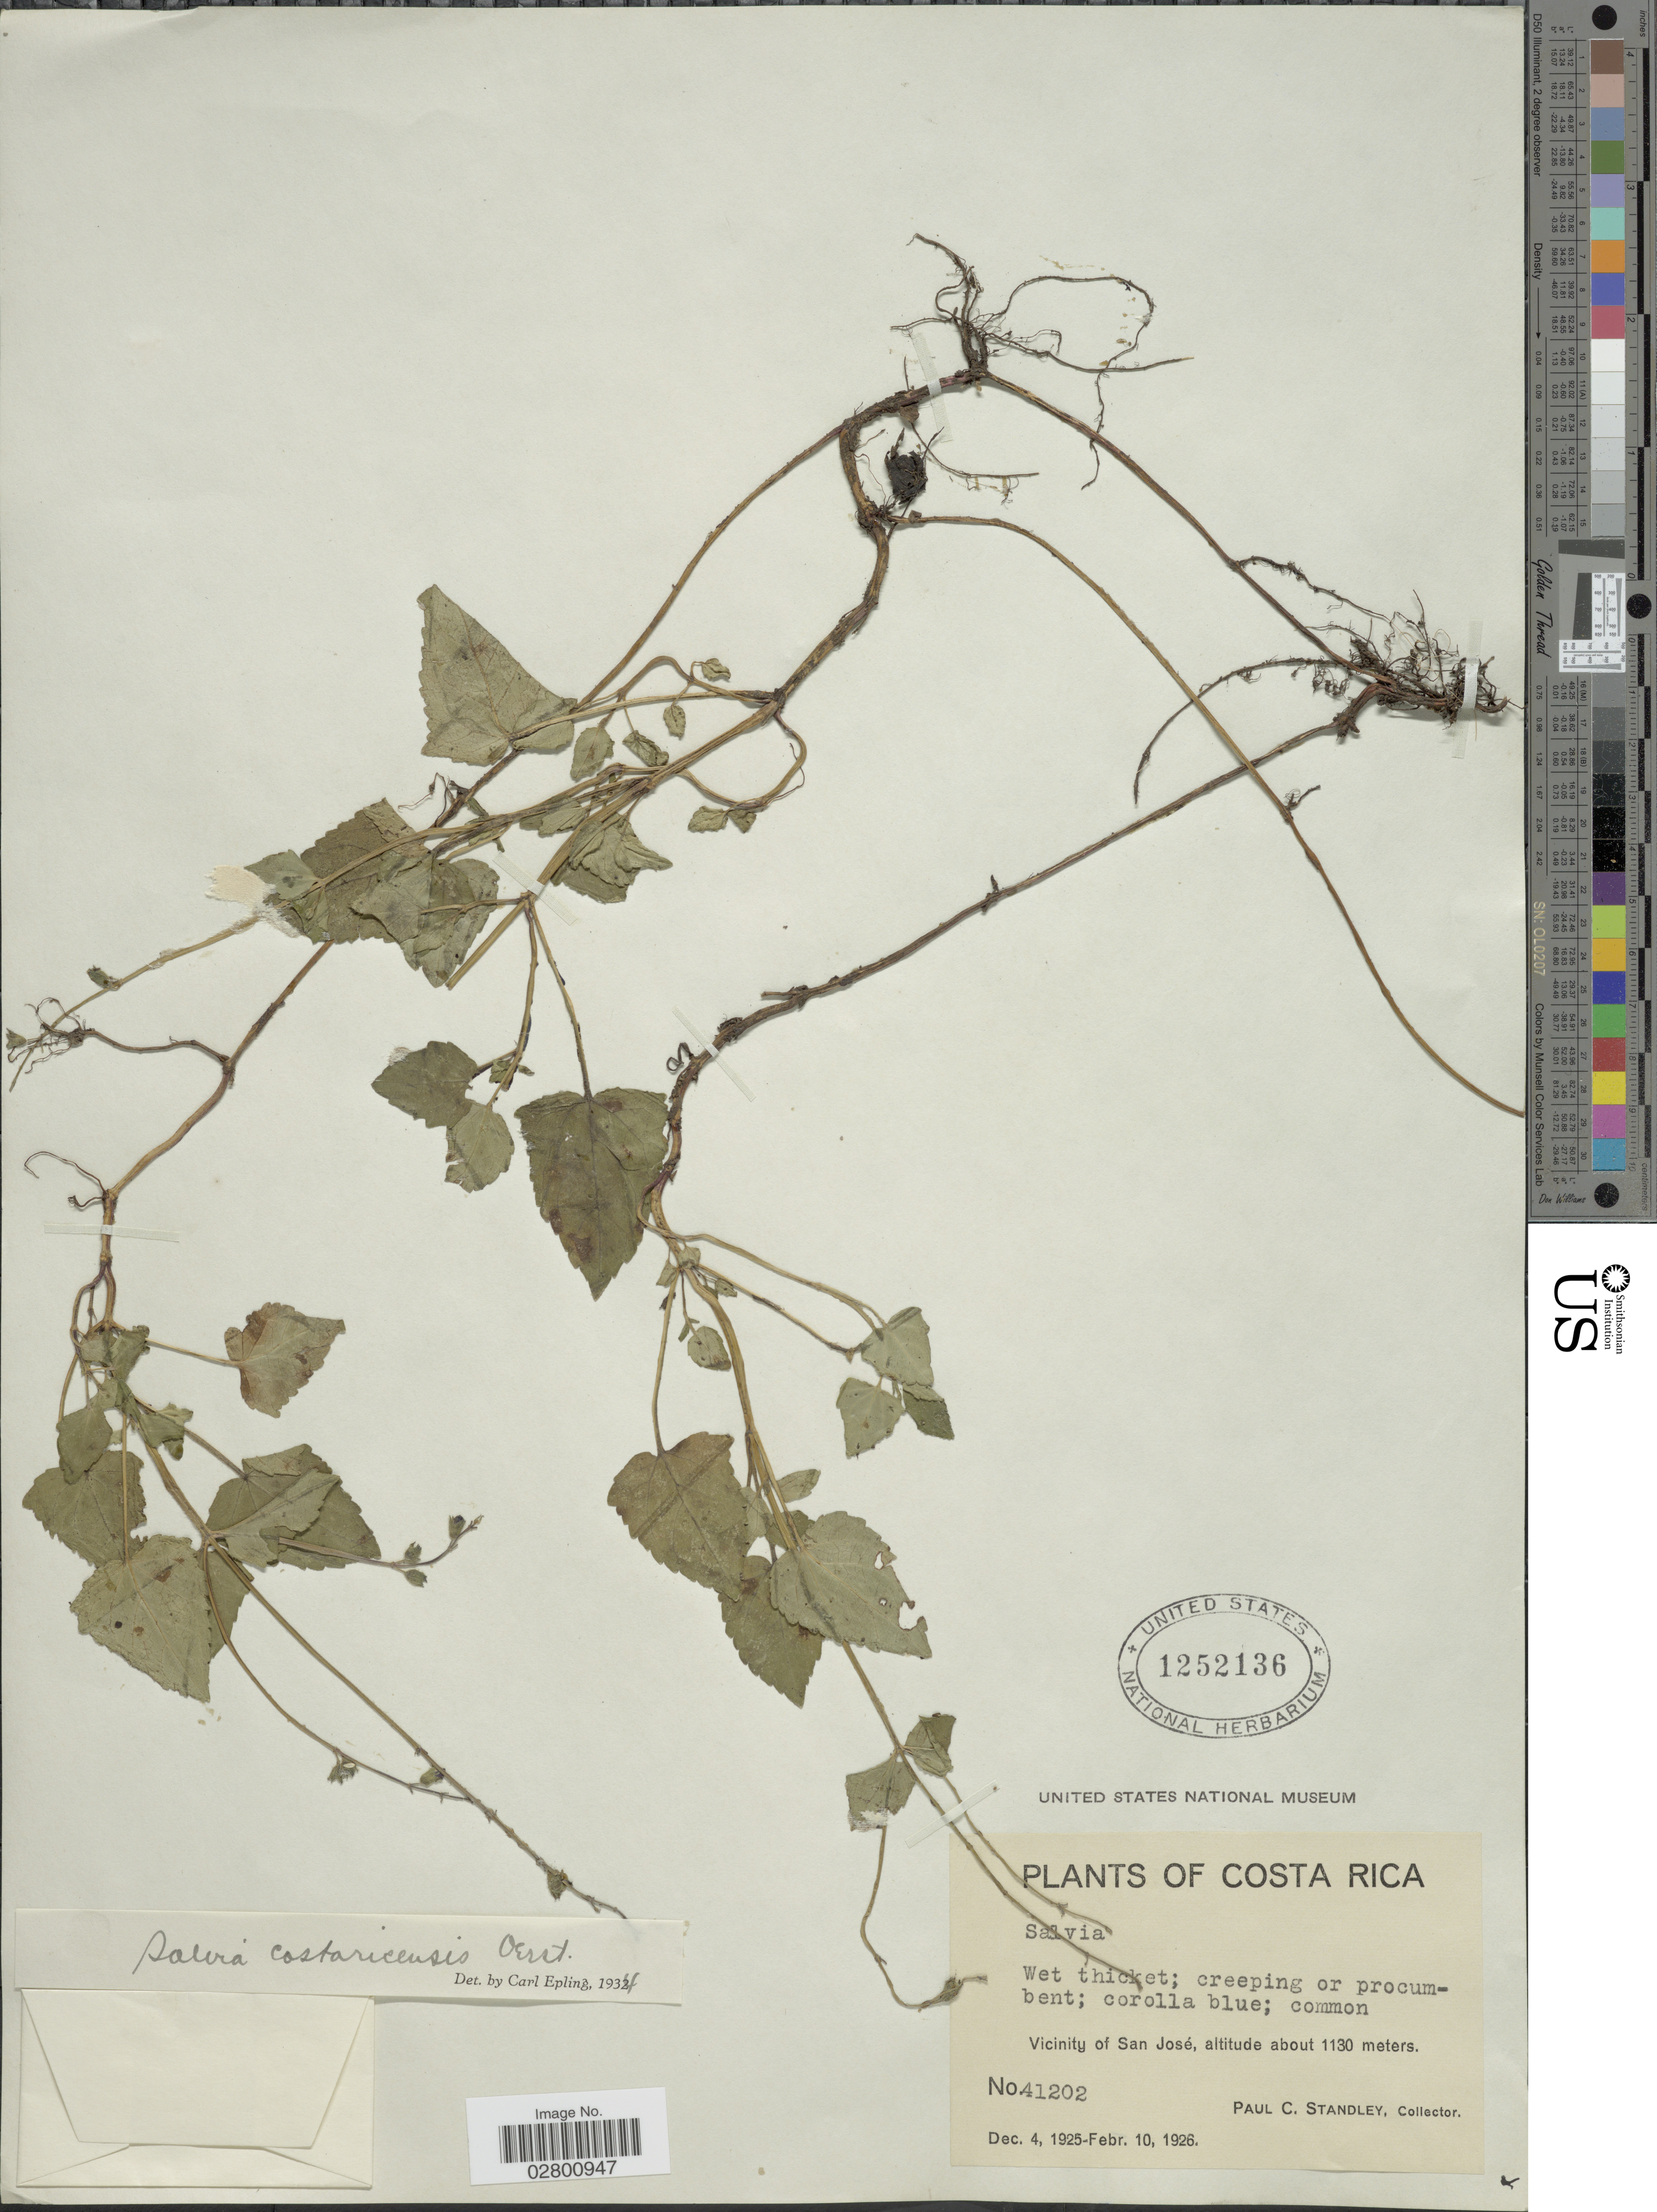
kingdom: Plantae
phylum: Tracheophyta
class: Magnoliopsida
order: Lamiales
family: Lamiaceae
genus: Salvia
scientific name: Salvia costaricensis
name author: Oerst.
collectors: P. C. Standley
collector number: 41202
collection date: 1925-12-04/1926-02-10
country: Costa Rica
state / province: San José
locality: Vicinity of San José.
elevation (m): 1130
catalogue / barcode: US 1252136